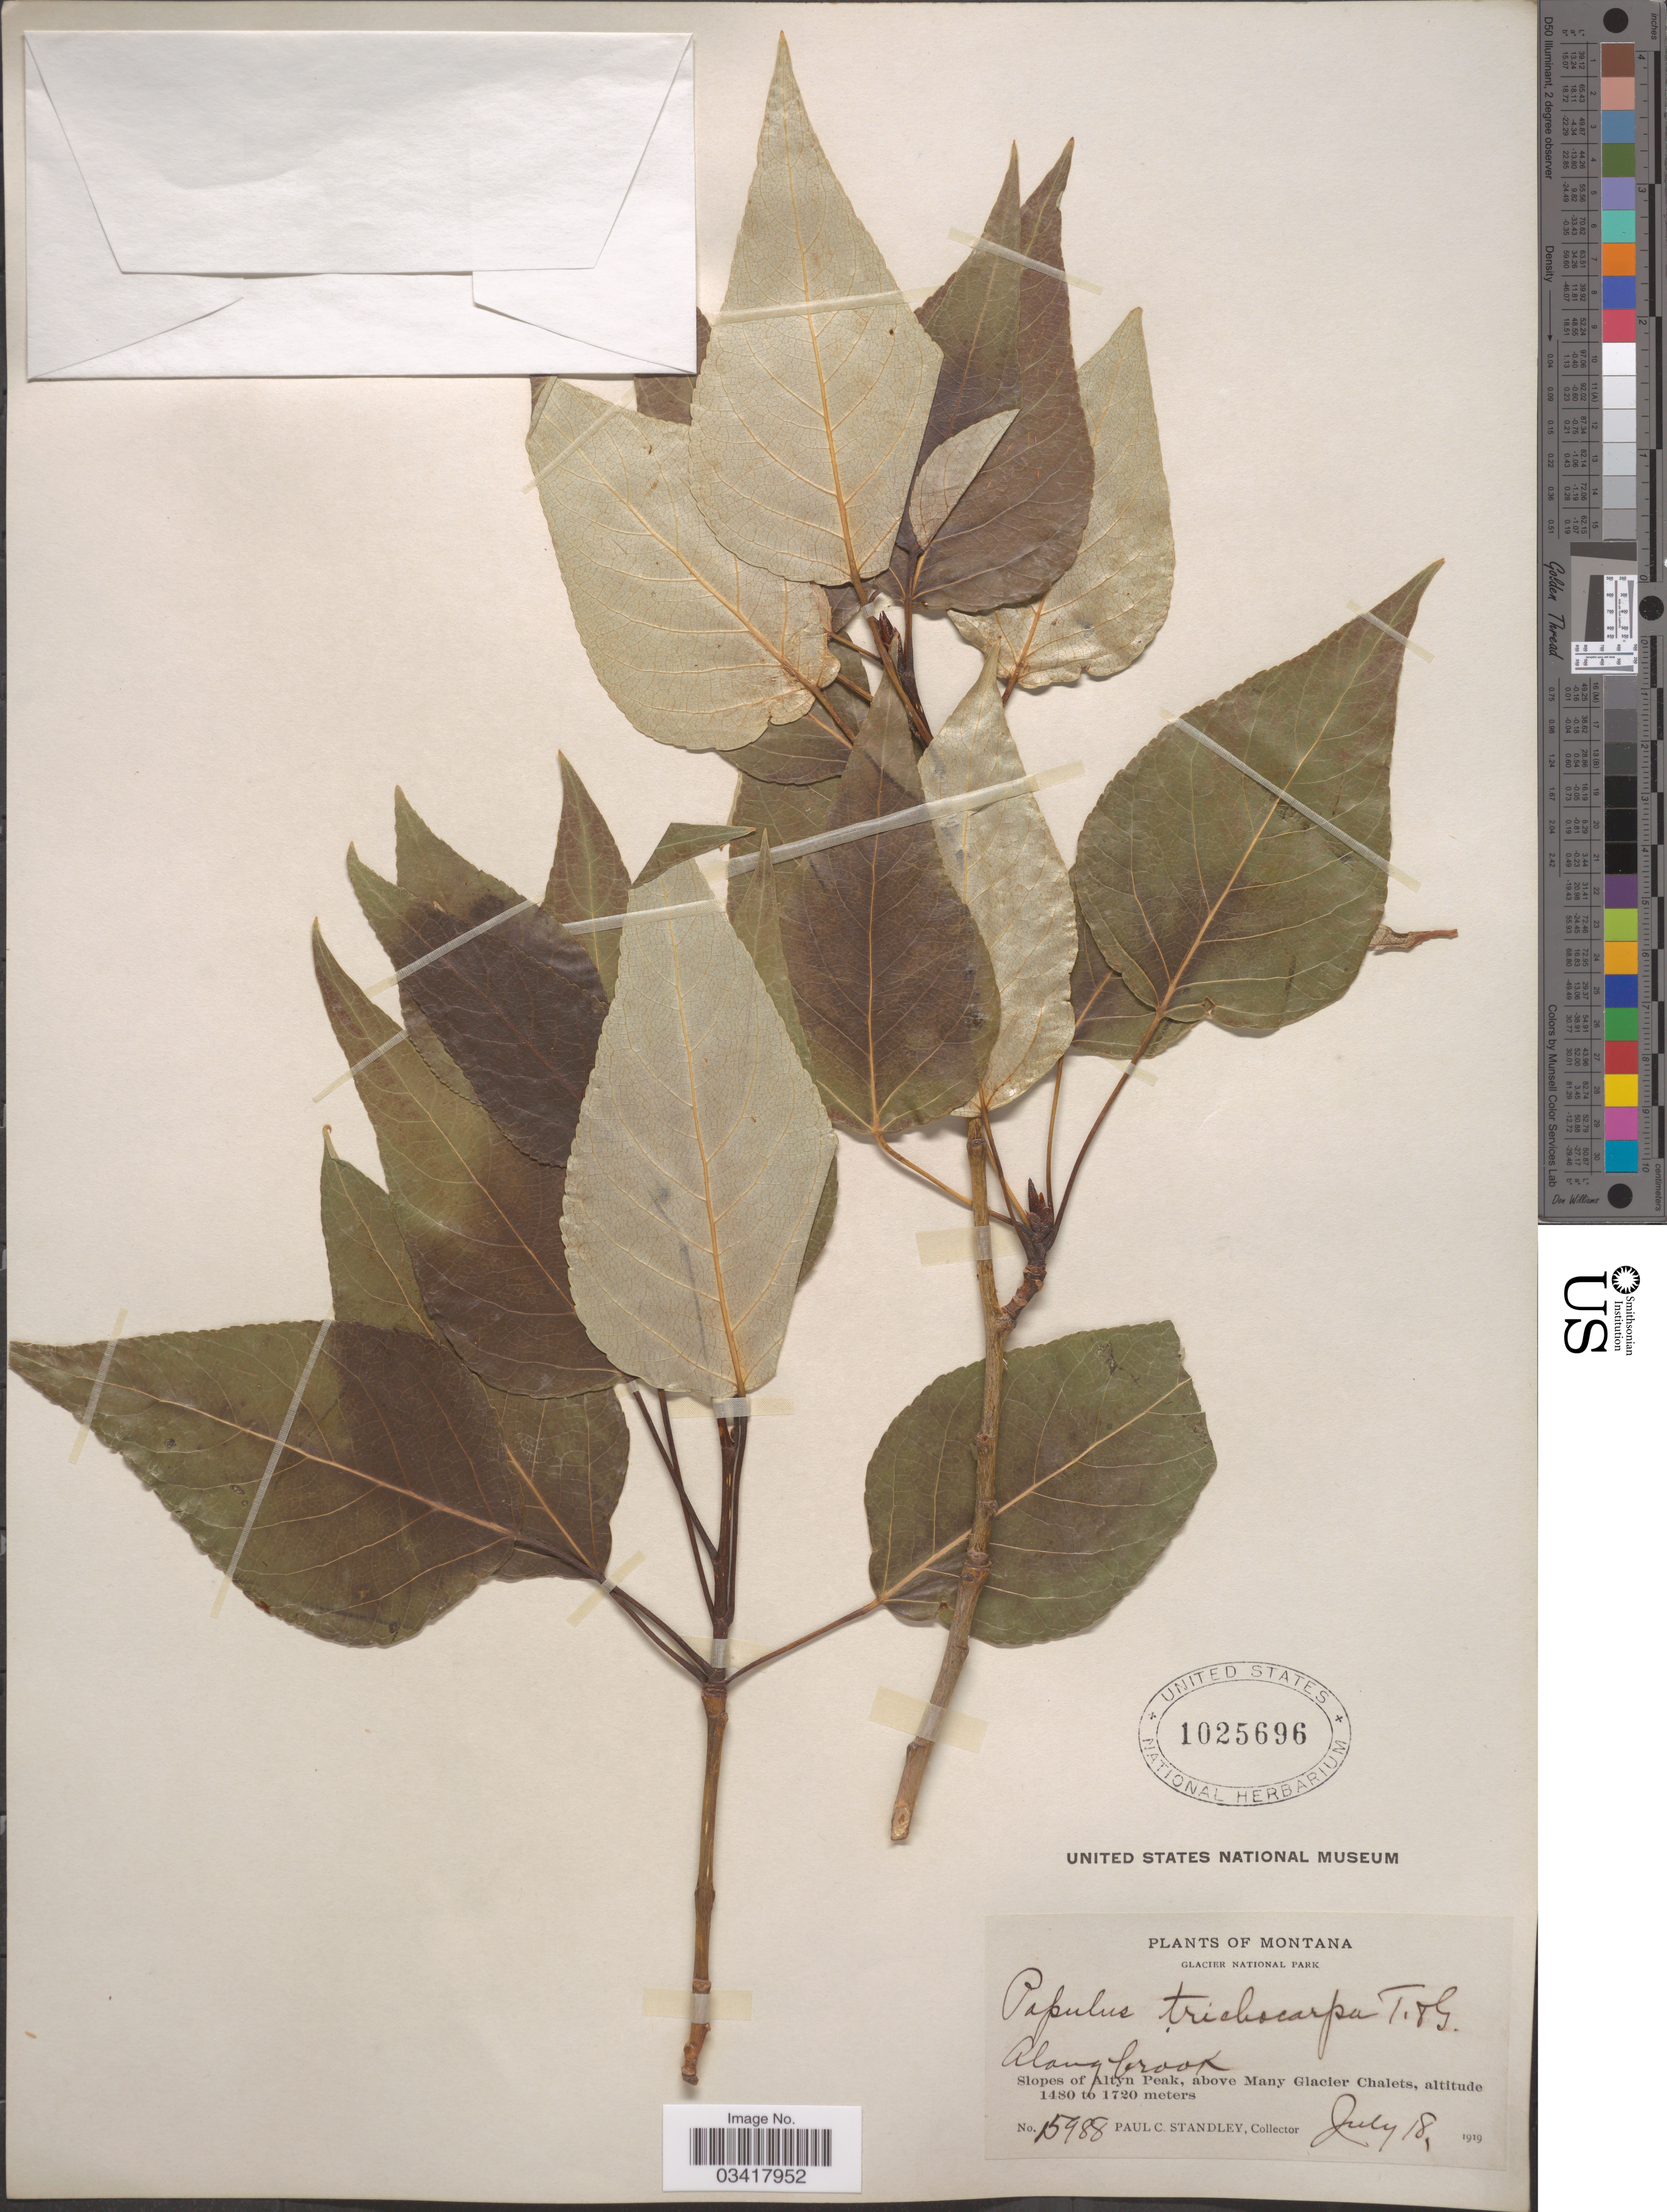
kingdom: Plantae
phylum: Tracheophyta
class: Magnoliopsida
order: Malpighiales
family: Salicaceae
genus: Populus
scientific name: Populus trichocarpa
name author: Torr. & A. Gray ex W. Hook.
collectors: P. C. Standley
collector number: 15988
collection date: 1919-07-18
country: United States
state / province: Montana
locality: Glacier National Park. Along brook. Slopes of Altyn Peak, above Many Glacier Chalets.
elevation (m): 1480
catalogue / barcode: US 1025696